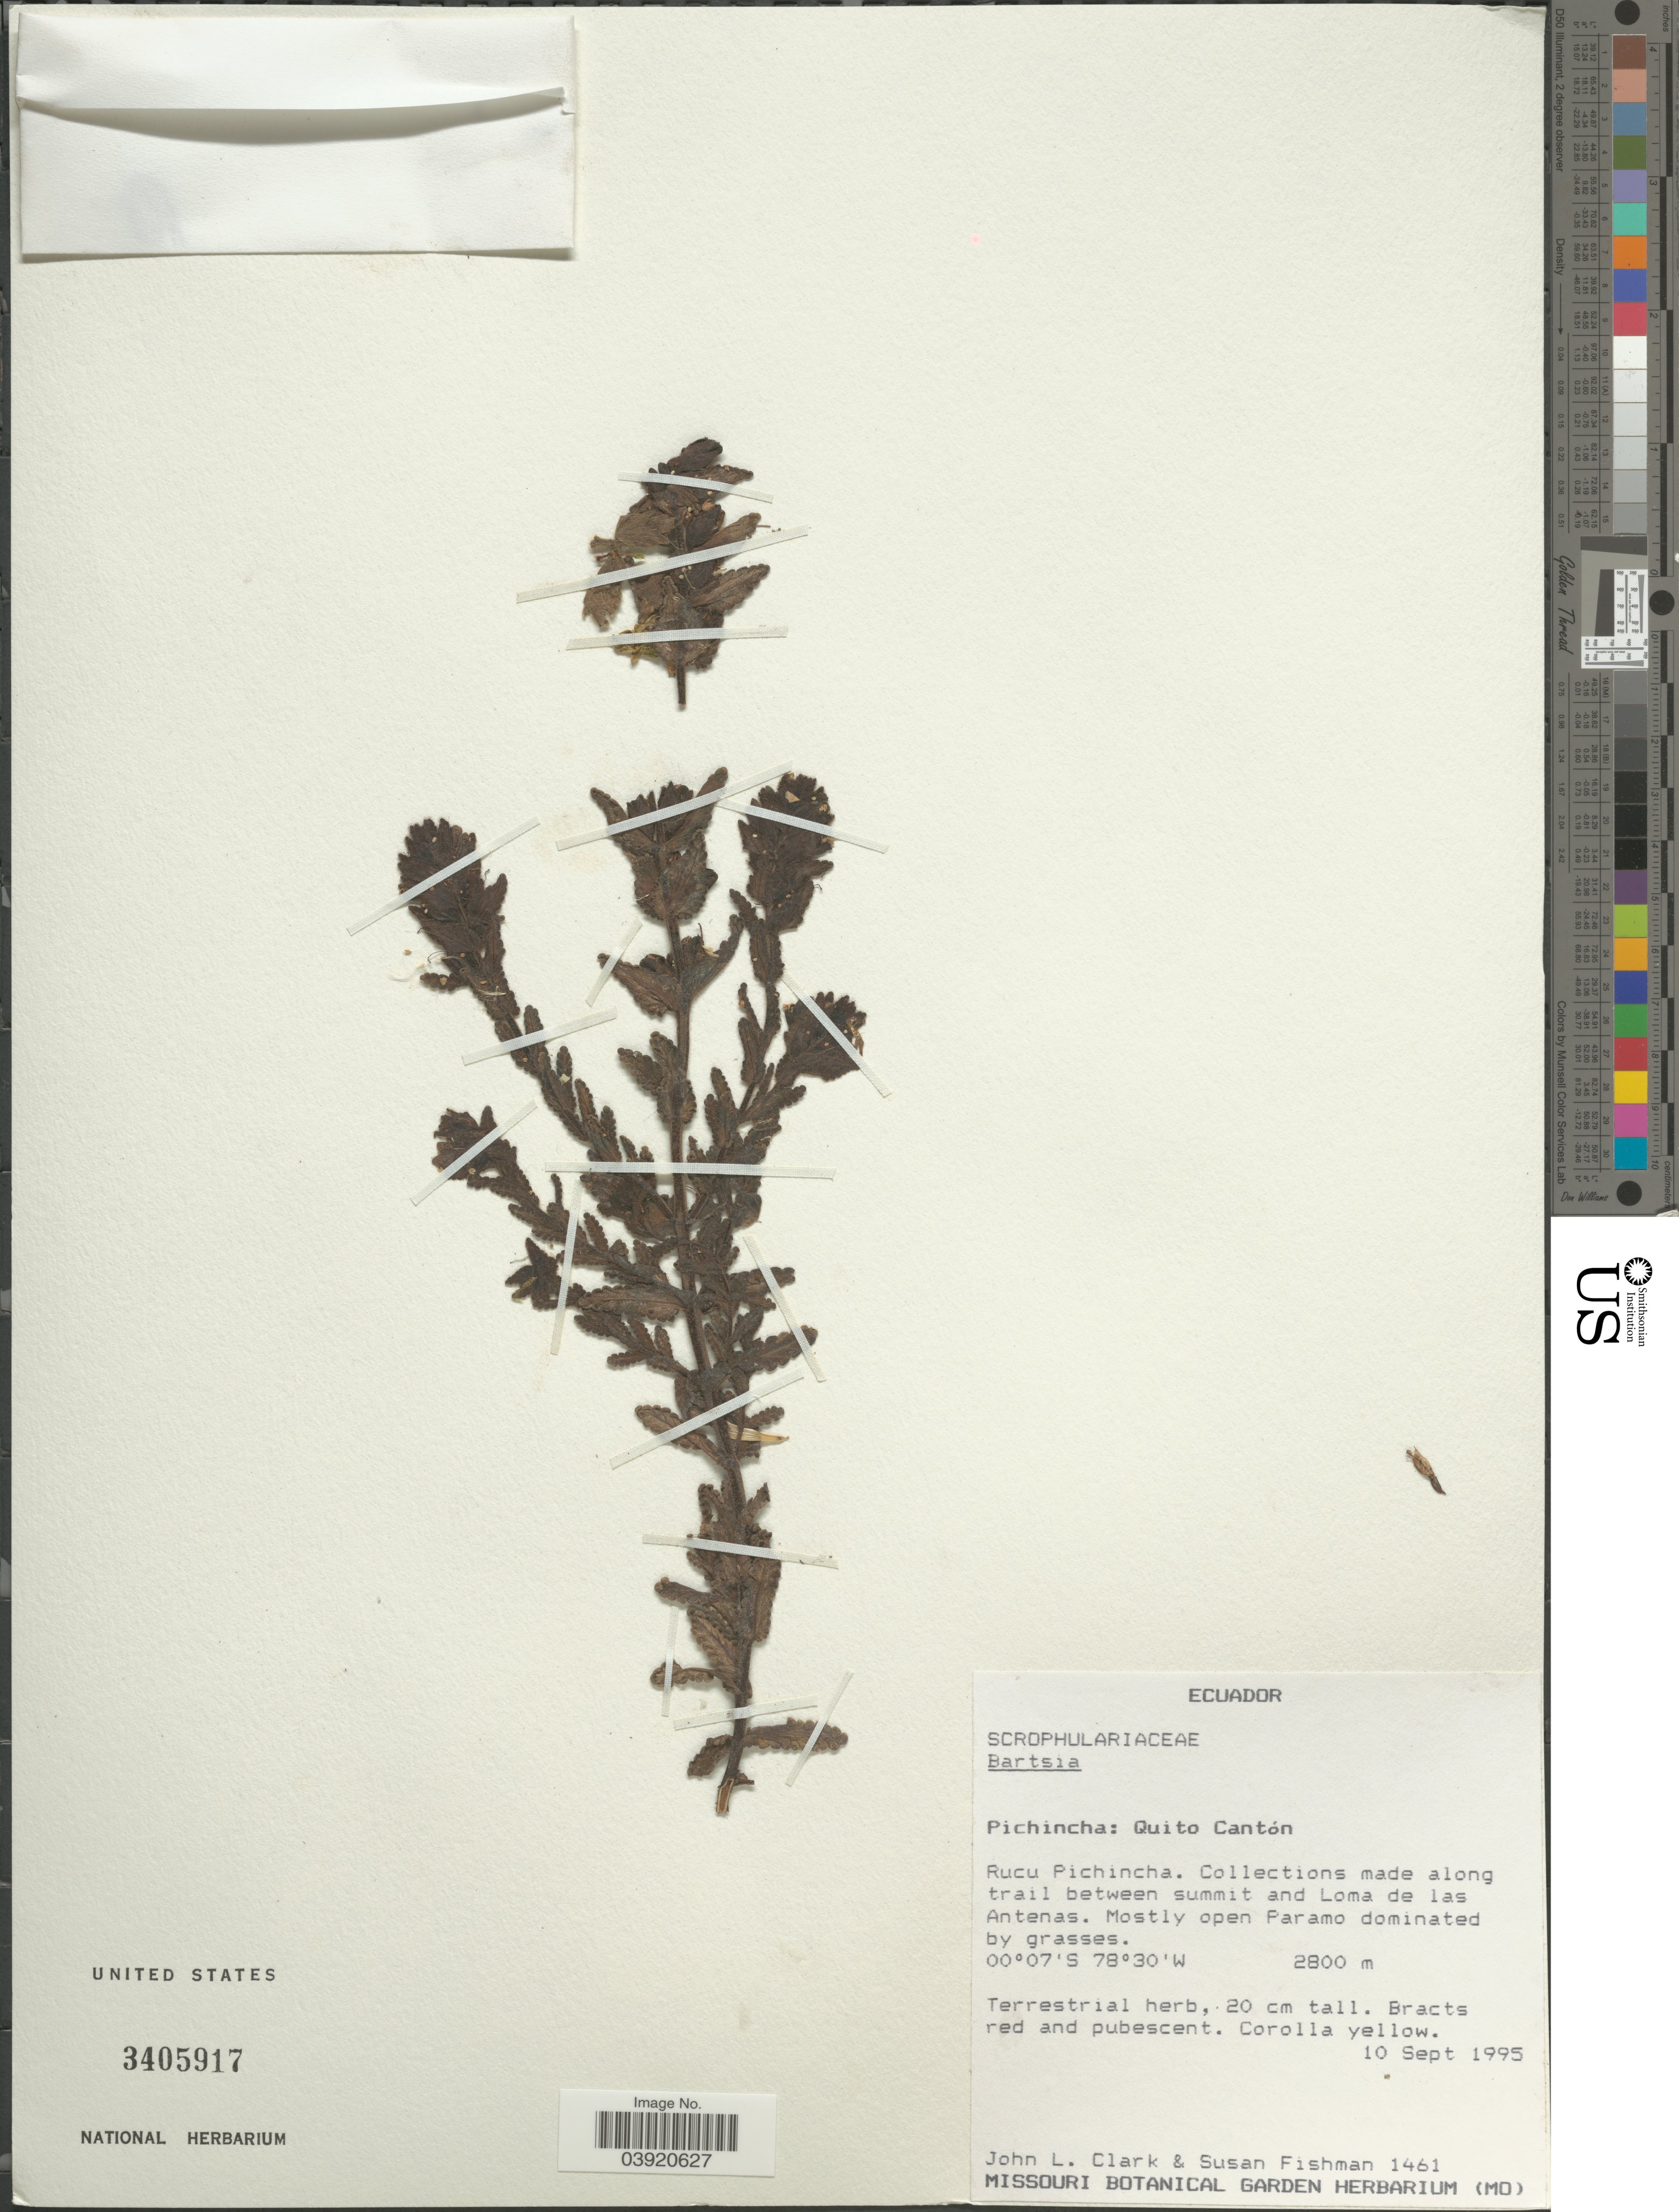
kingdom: Plantae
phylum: Tracheophyta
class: Magnoliopsida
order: Lamiales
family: Orobanchaceae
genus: Bartsia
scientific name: Bartsia sp.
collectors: J. L. Clark & S. Fishman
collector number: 1461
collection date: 1995-09-10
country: Ecuador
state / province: Pichincha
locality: Quito Cantón. Rucu Pichincha. Along trail between summit and loma de las Antenas.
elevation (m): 2800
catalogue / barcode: US 3405917